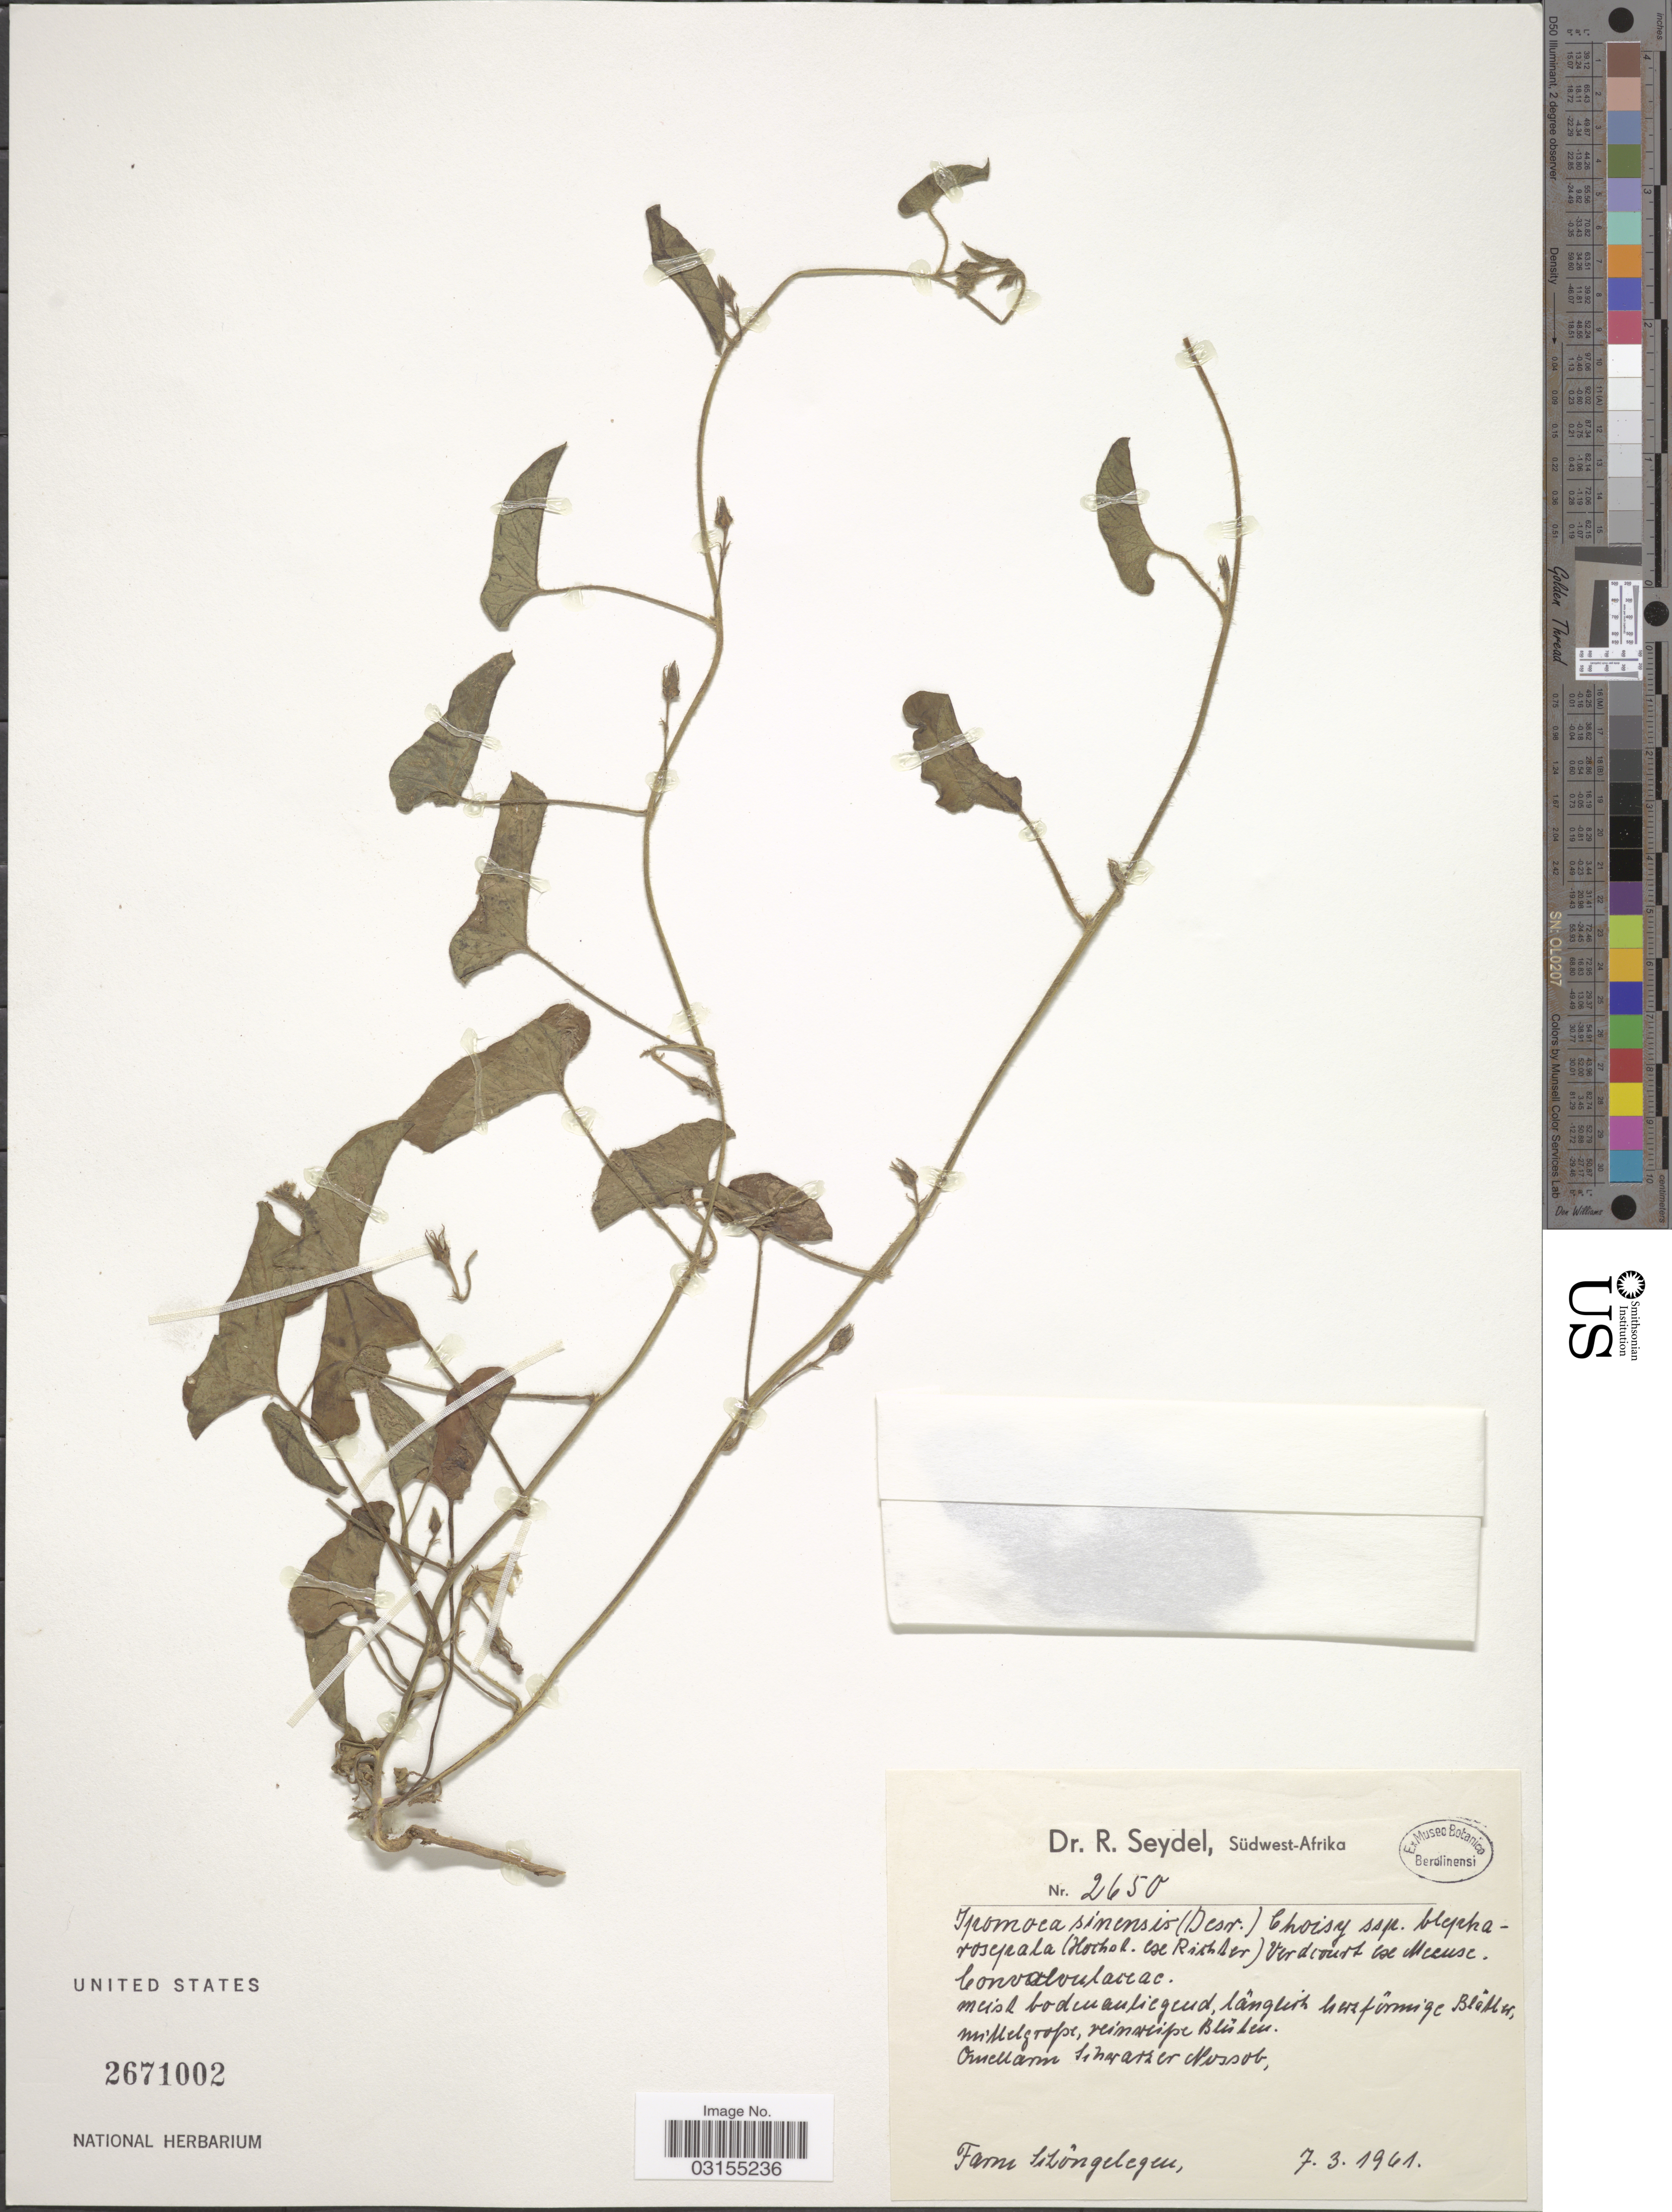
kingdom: Plantae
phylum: Tracheophyta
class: Magnoliopsida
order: Solanales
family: Convolvulaceae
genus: Ipomoea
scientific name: Ipomoea sinensis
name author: (Desr.) Choisy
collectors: R. Seydel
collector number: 2650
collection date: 1961-03-07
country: Namibia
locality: Südwest-Afrika. Farm Schöngelegen.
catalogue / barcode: US 2671002